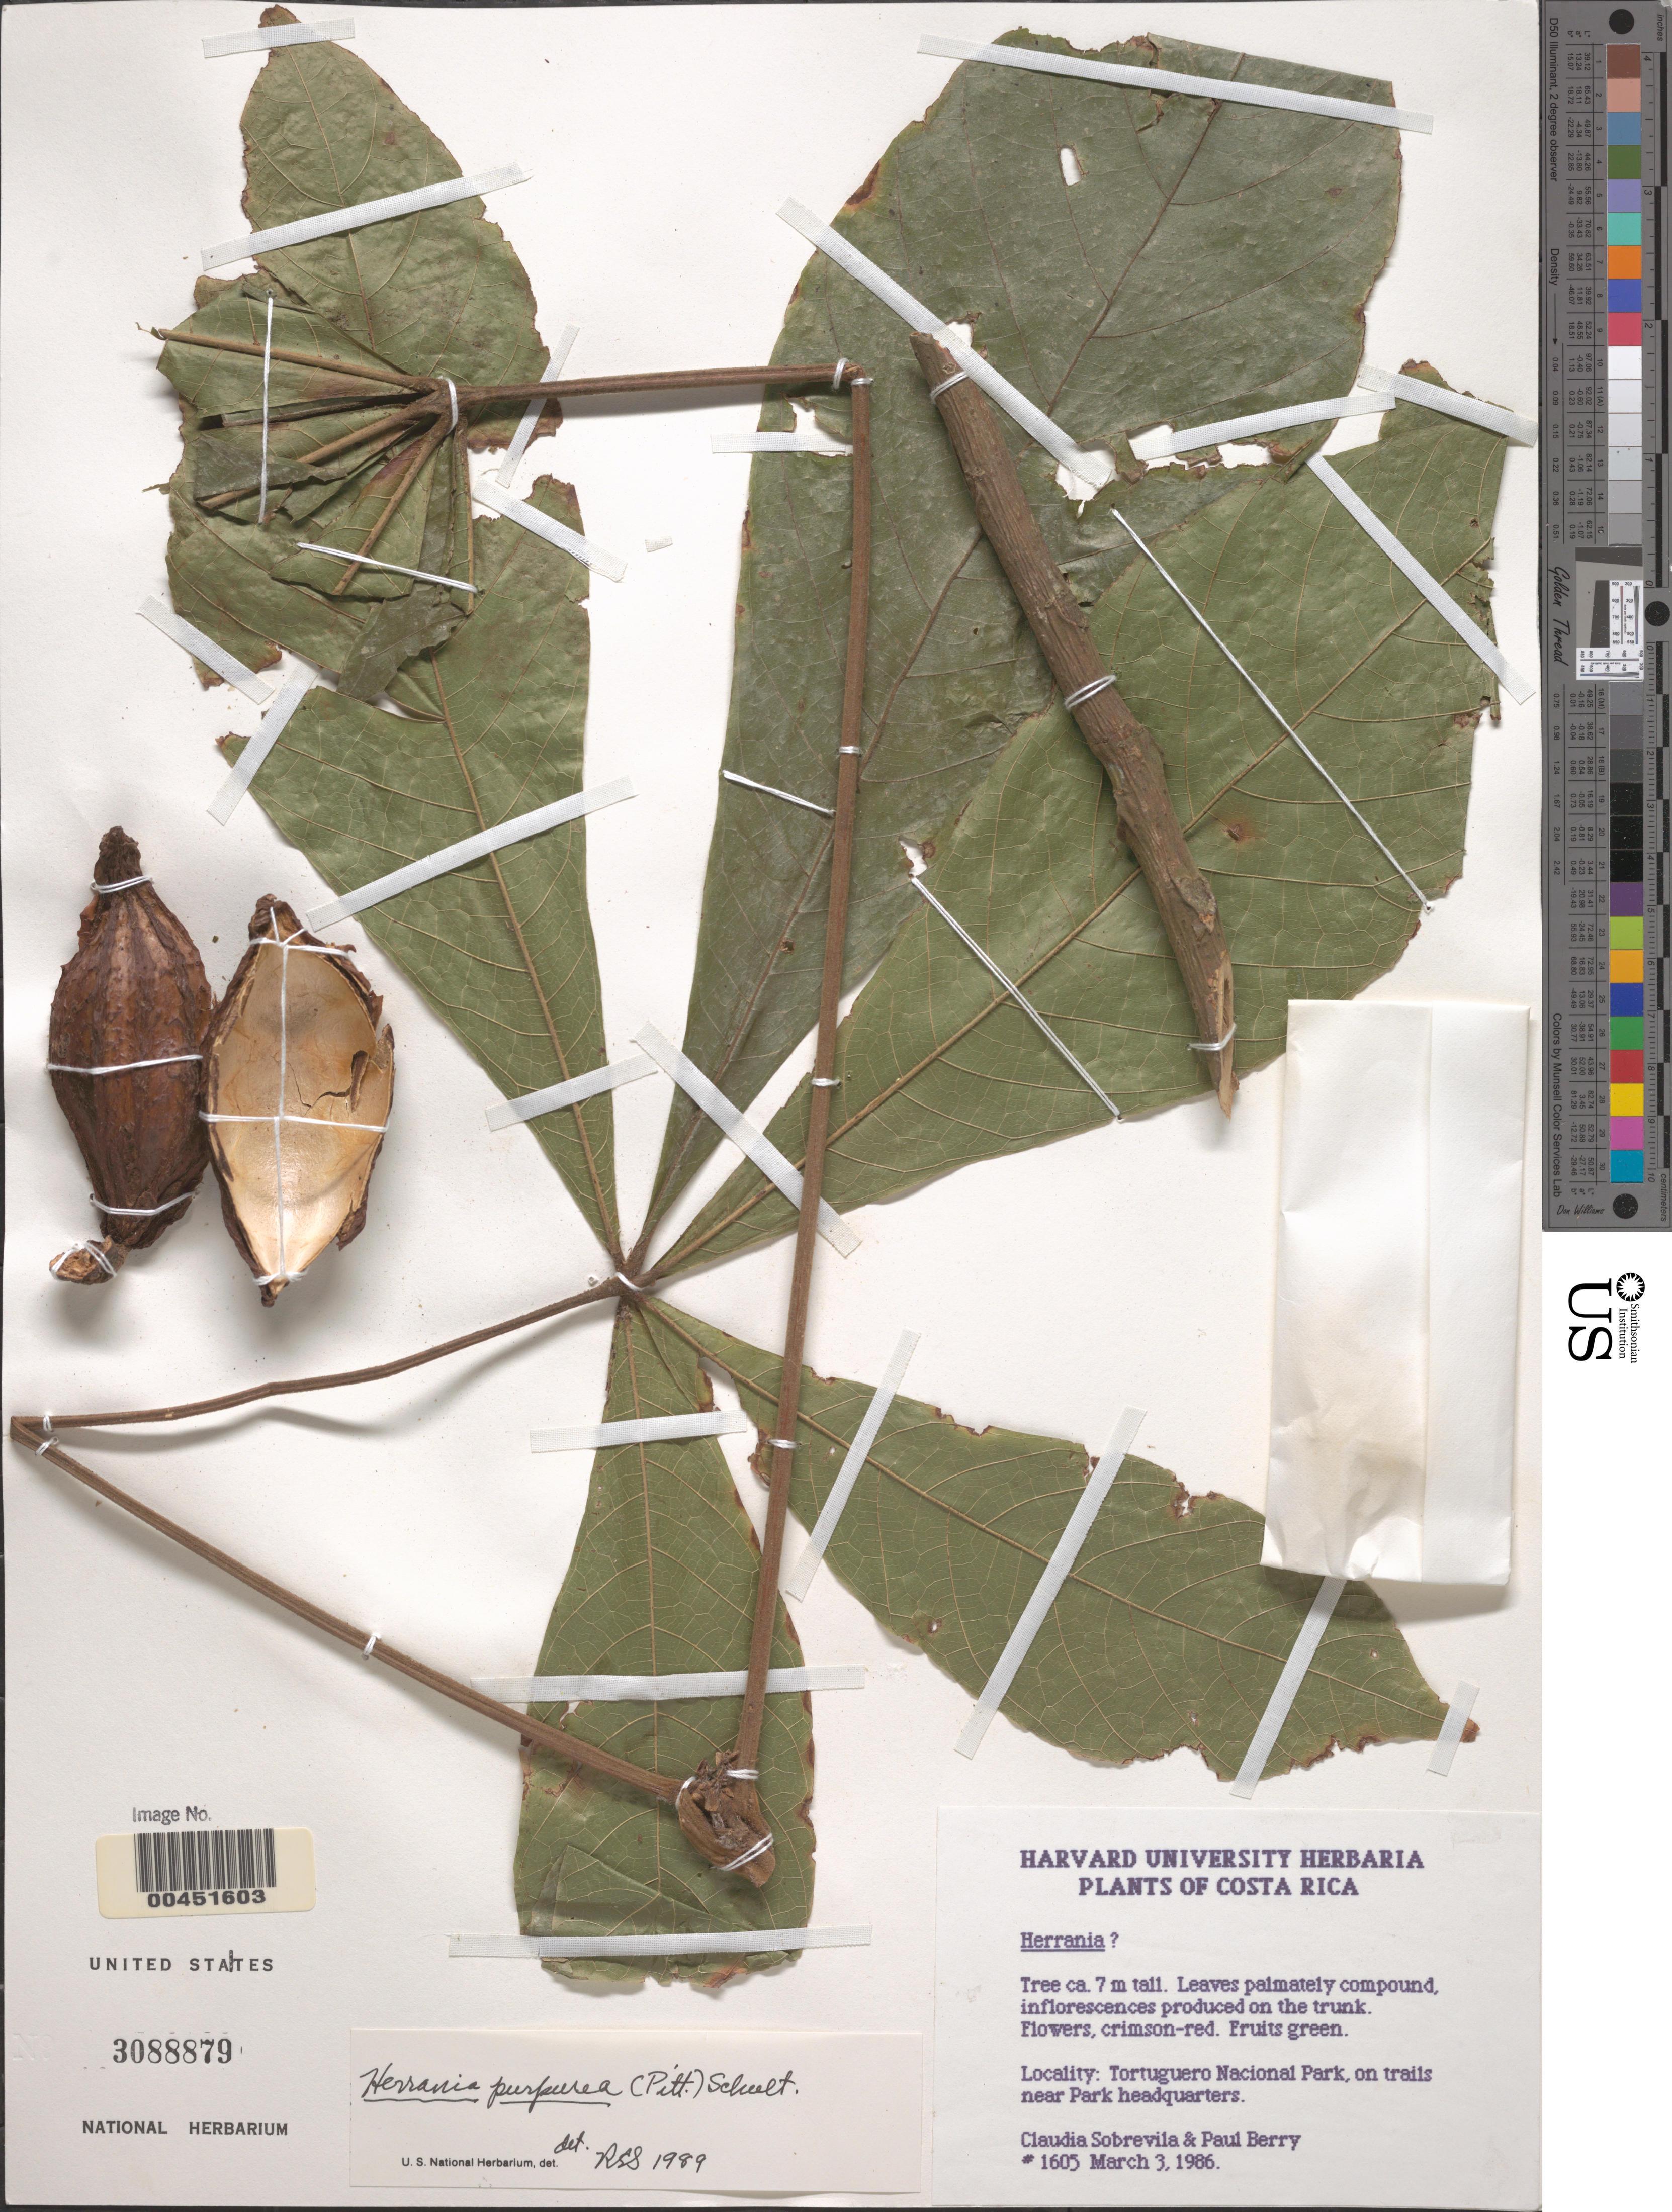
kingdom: Plantae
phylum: Tracheophyta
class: Magnoliopsida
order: Malvales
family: Malvaceae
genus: Theobroma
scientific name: Theobroma purpureum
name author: Pittier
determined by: Dorr, Laurence J., Curator (BOT), Smithsonian Institution - National Museum of Natural History (UNITED STATES)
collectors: C. Sobrevila & P. Berry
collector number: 1605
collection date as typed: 03 Mar 1986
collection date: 1986-03-03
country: Costa Rica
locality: Tortuguero Nacional Park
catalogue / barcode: US 3088879